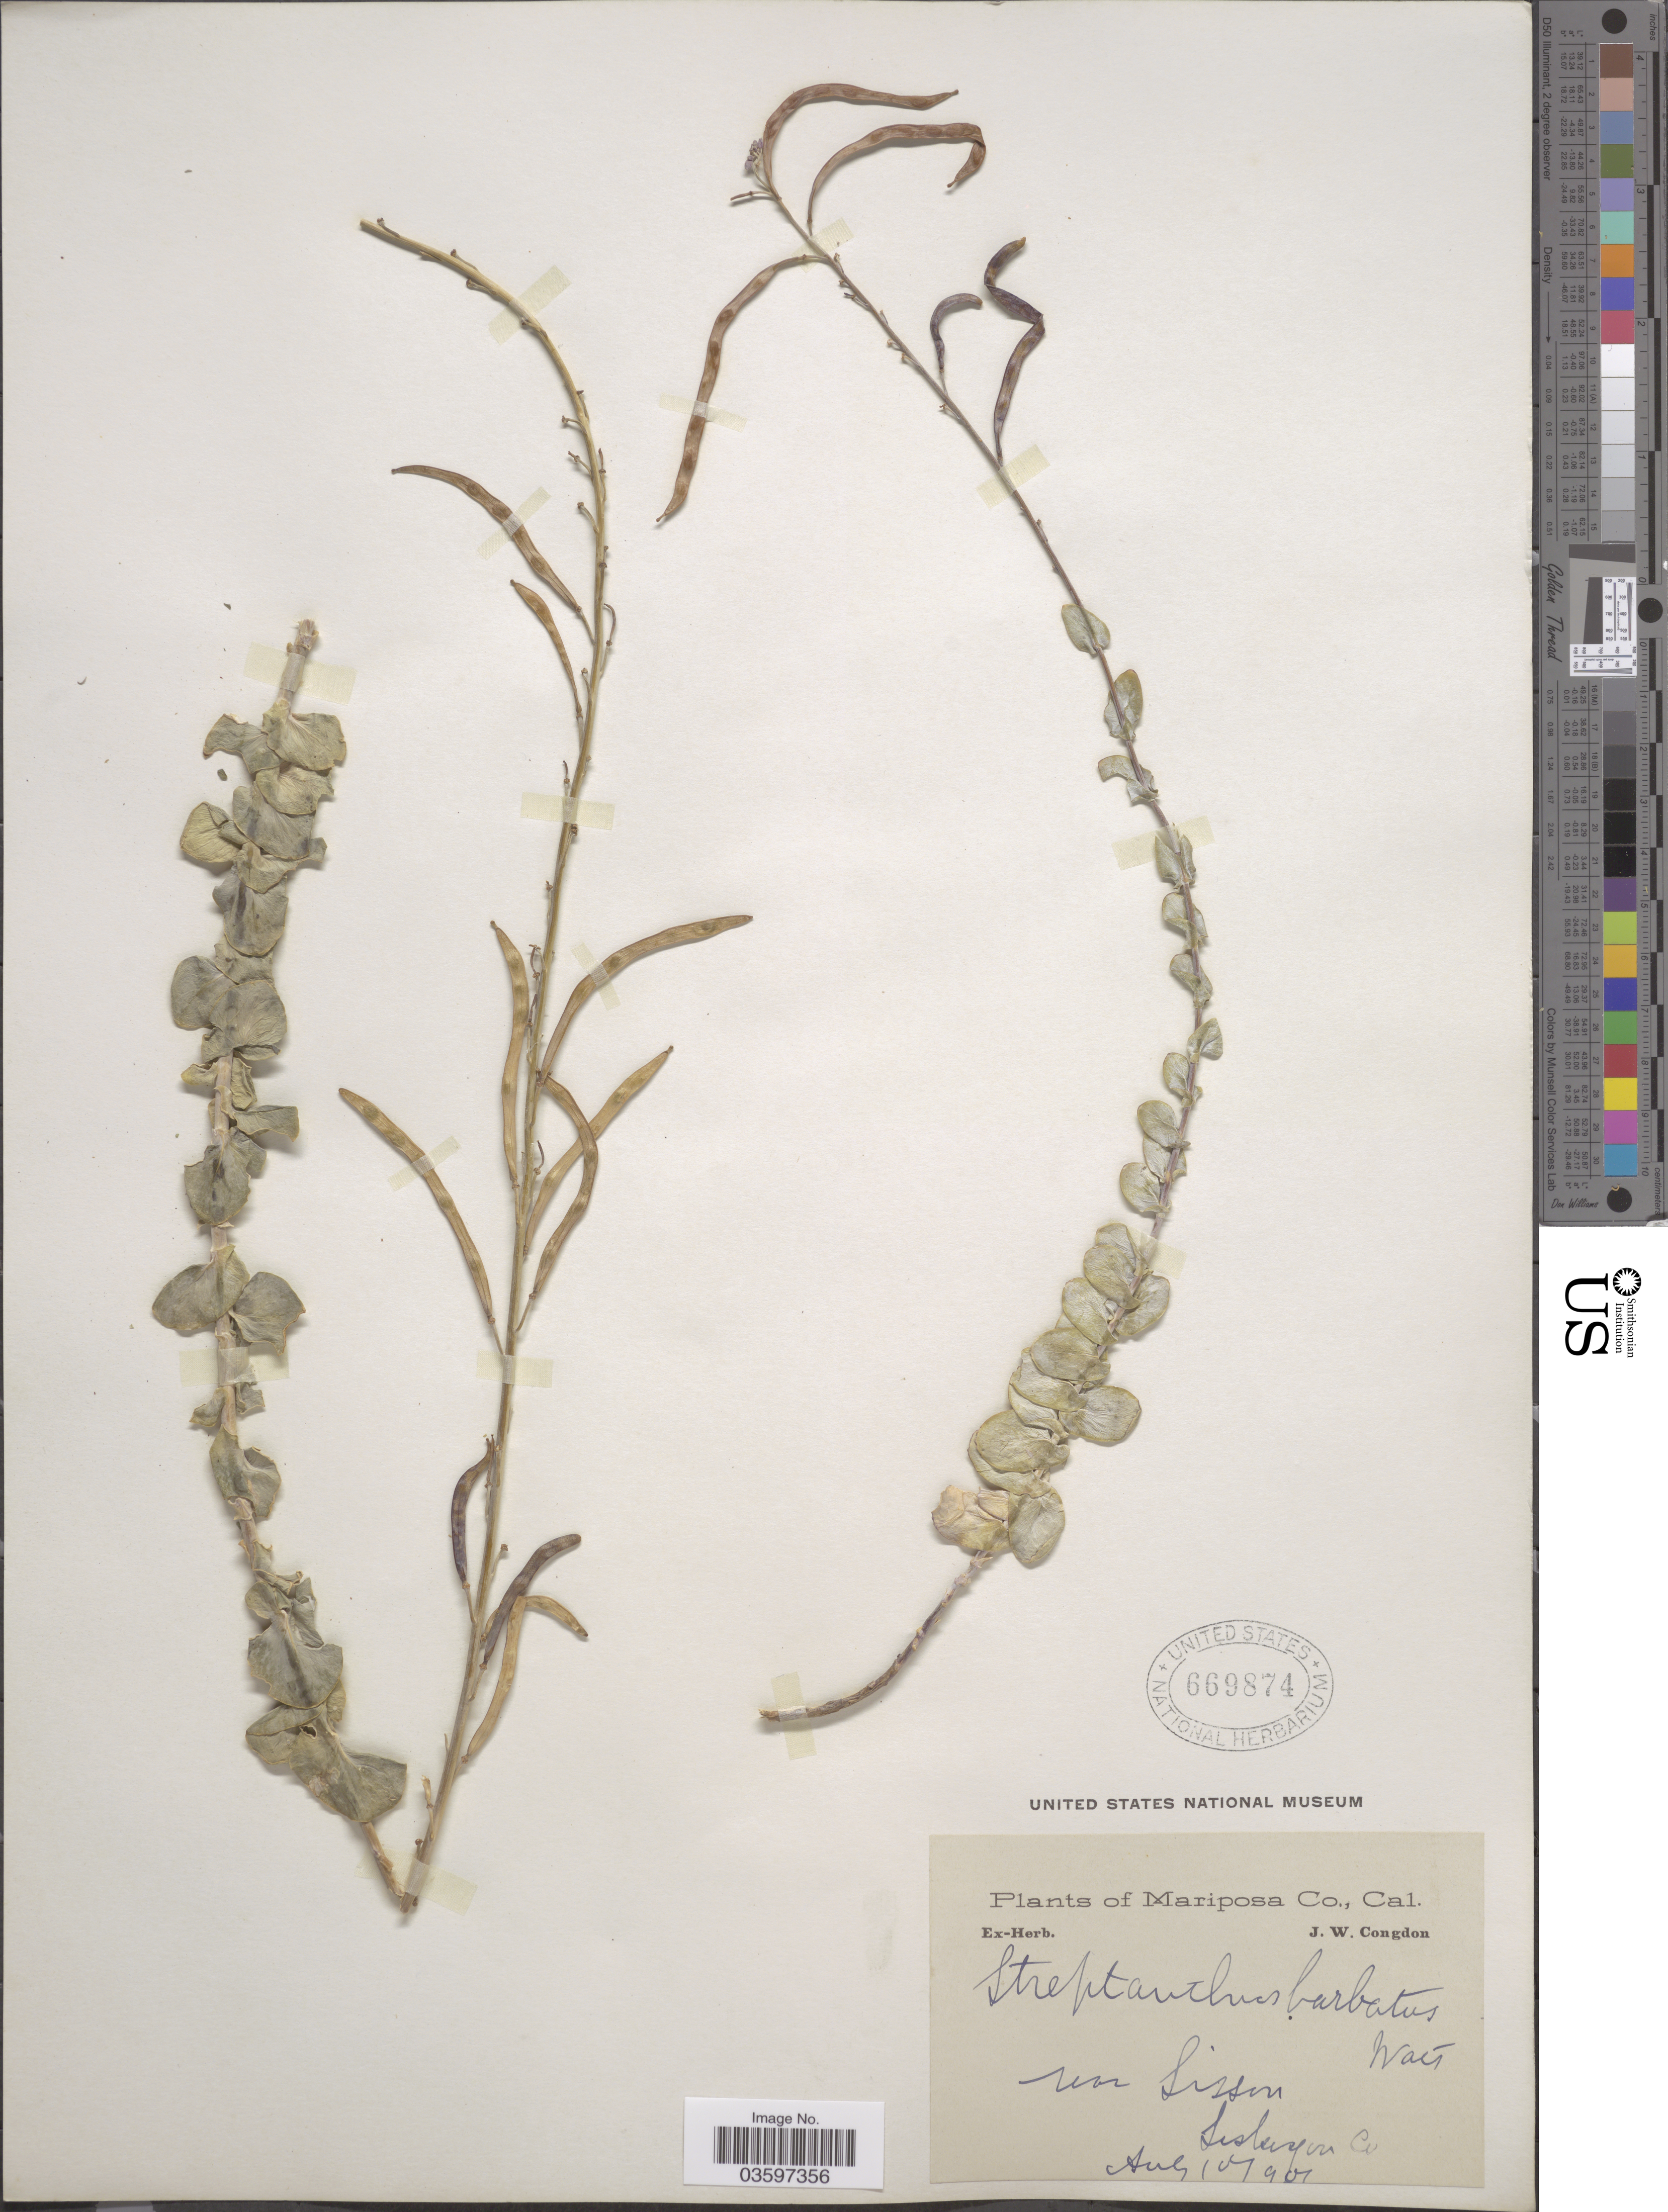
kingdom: Plantae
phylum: Tracheophyta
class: Magnoliopsida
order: Brassicales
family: Brassicaceae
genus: Streptanthus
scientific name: Streptanthus barbatus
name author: S. Watson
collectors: J. W. Congdon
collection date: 1901-08-10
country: United States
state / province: California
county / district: Siskiyou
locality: Mariposa Co. Near Sisson. Siskiyou Co.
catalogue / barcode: US 669874